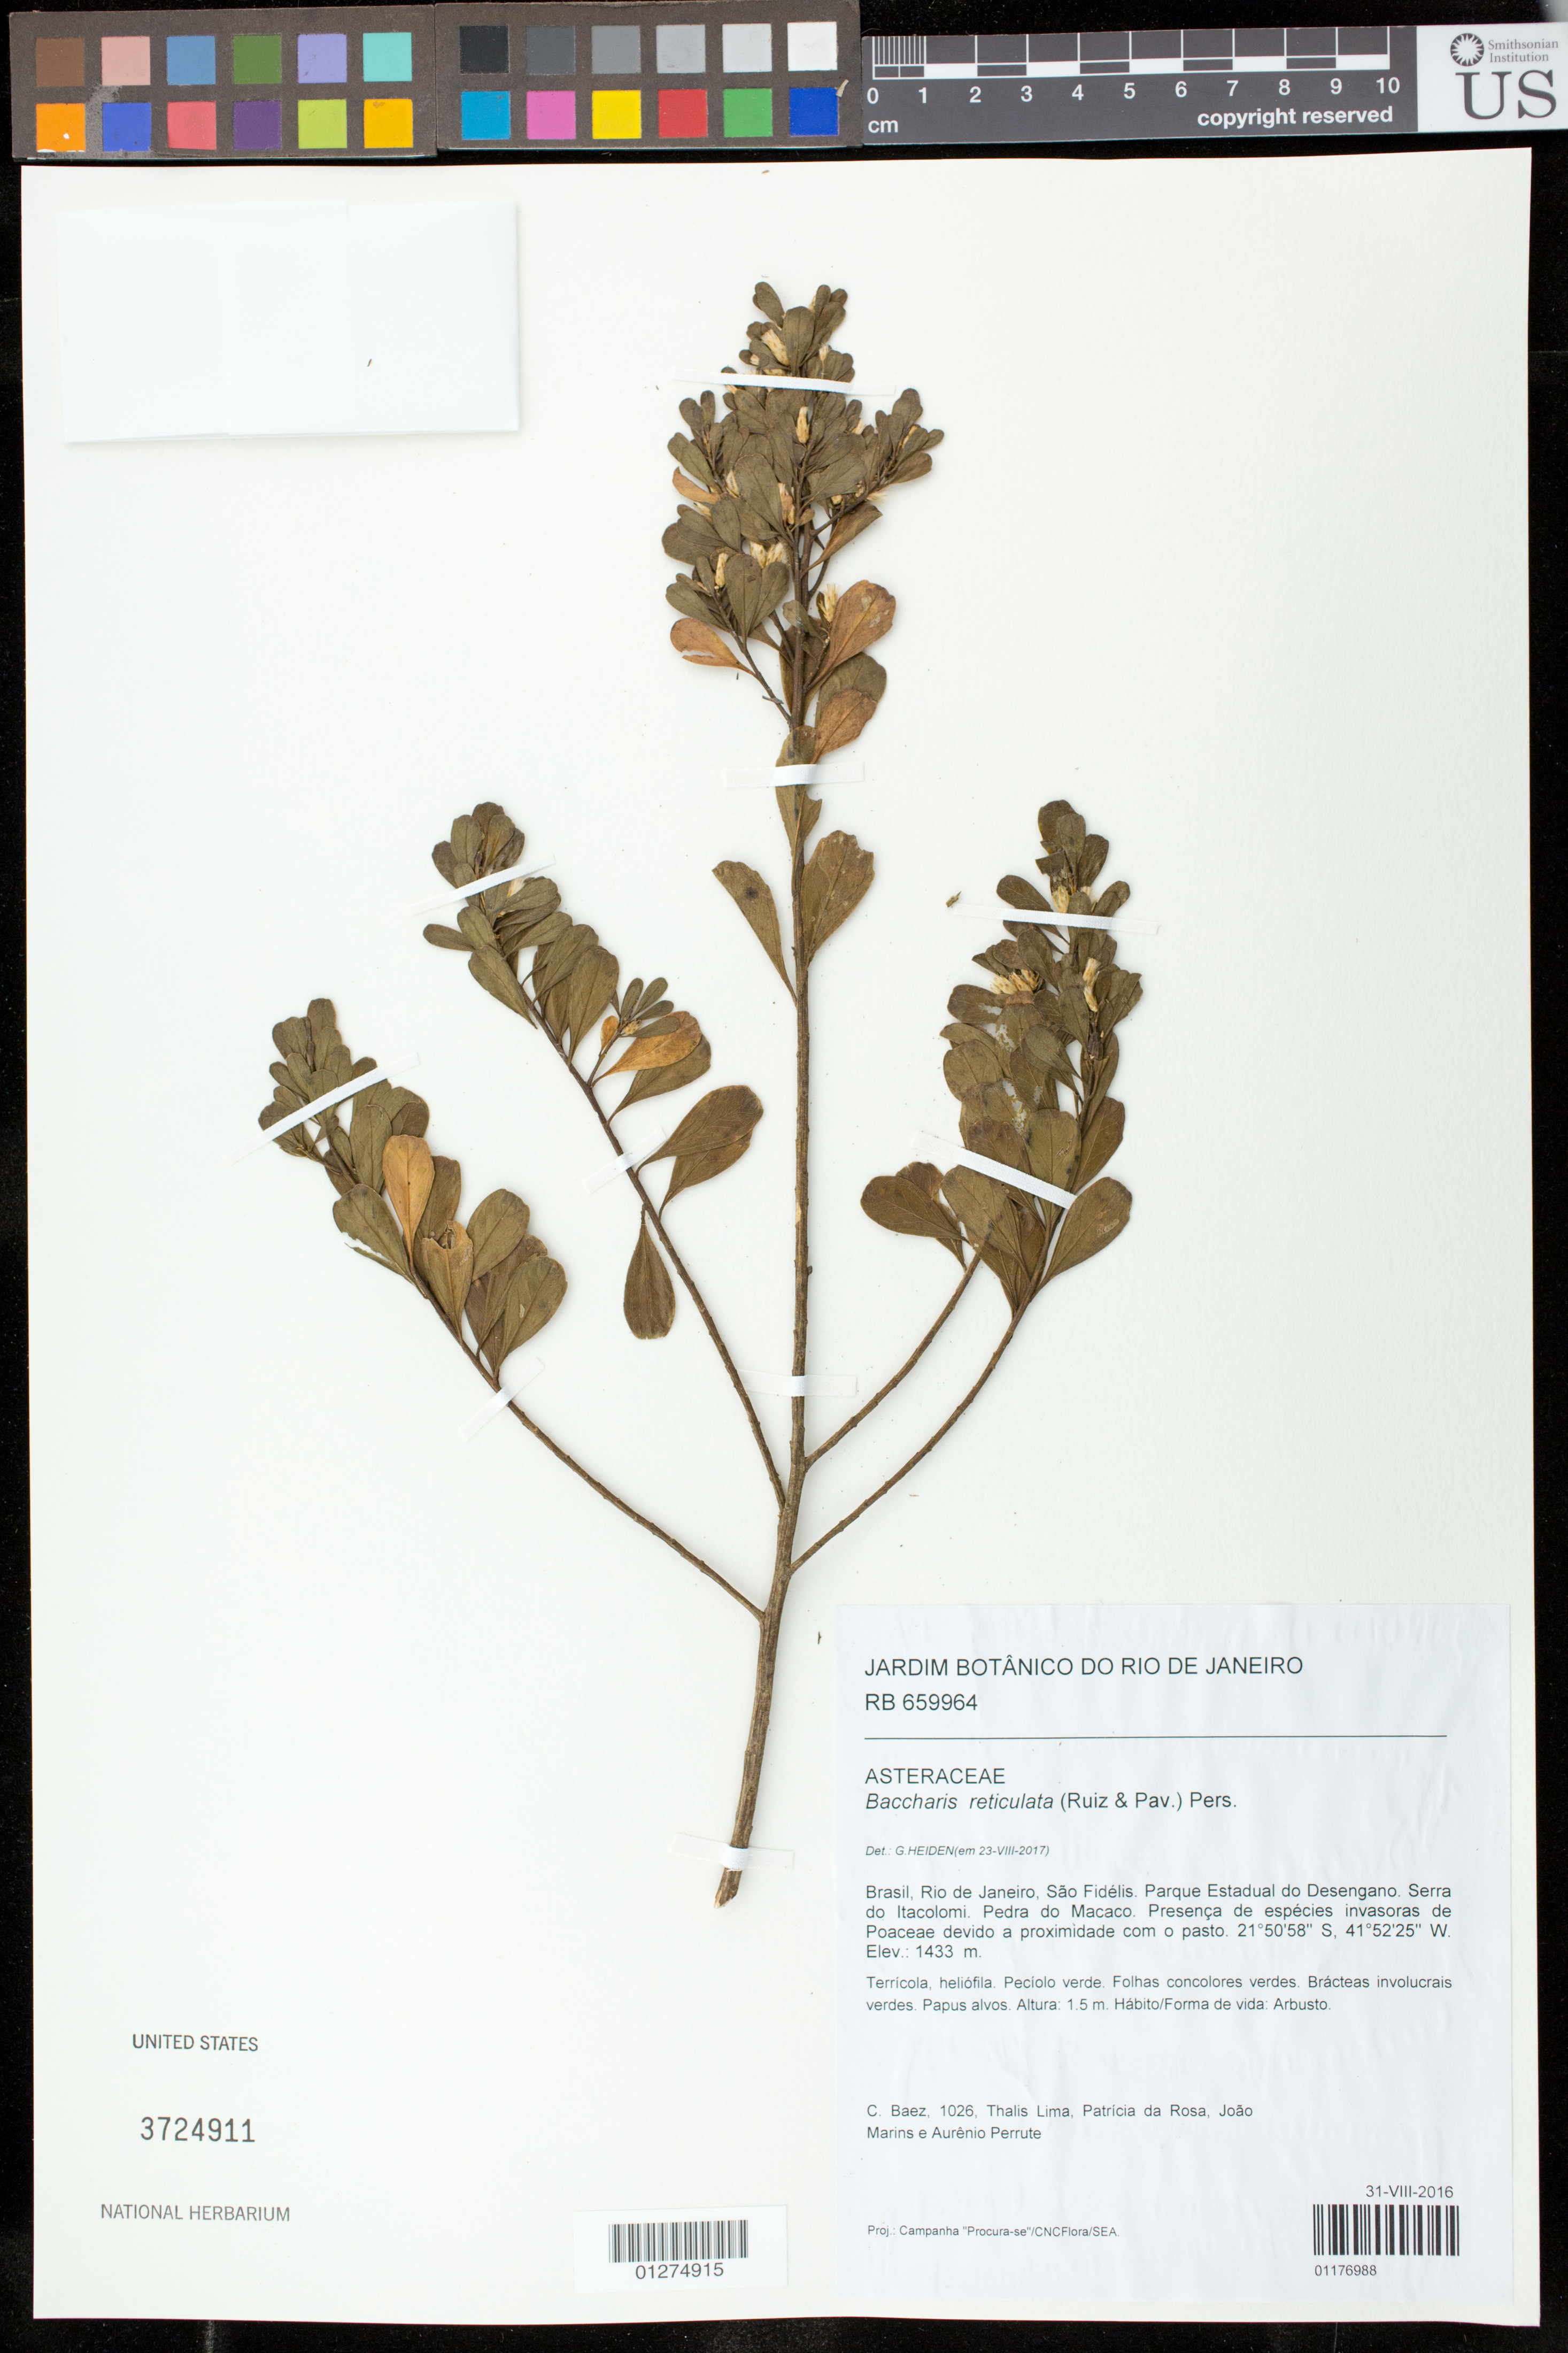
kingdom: Plantae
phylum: Tracheophyta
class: Magnoliopsida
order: Asterales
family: Asteraceae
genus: Baccharis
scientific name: Baccharis reticulata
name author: (Ruiz & Pav.) Pers.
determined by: Heiden, G.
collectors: C. Baez, T. Lima, P. Rosa, J. Marins & A. Perrute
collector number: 1026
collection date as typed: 31-VIII-2016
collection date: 2016-08-31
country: Brazil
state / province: Rio de Janeiro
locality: São Fidélis. Parque Estadual do Desengano. Serra do Itacolomi. Pedra do Macaco.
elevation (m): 1433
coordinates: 21 50 58 S, 41 52 25 W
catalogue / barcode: US 3724911